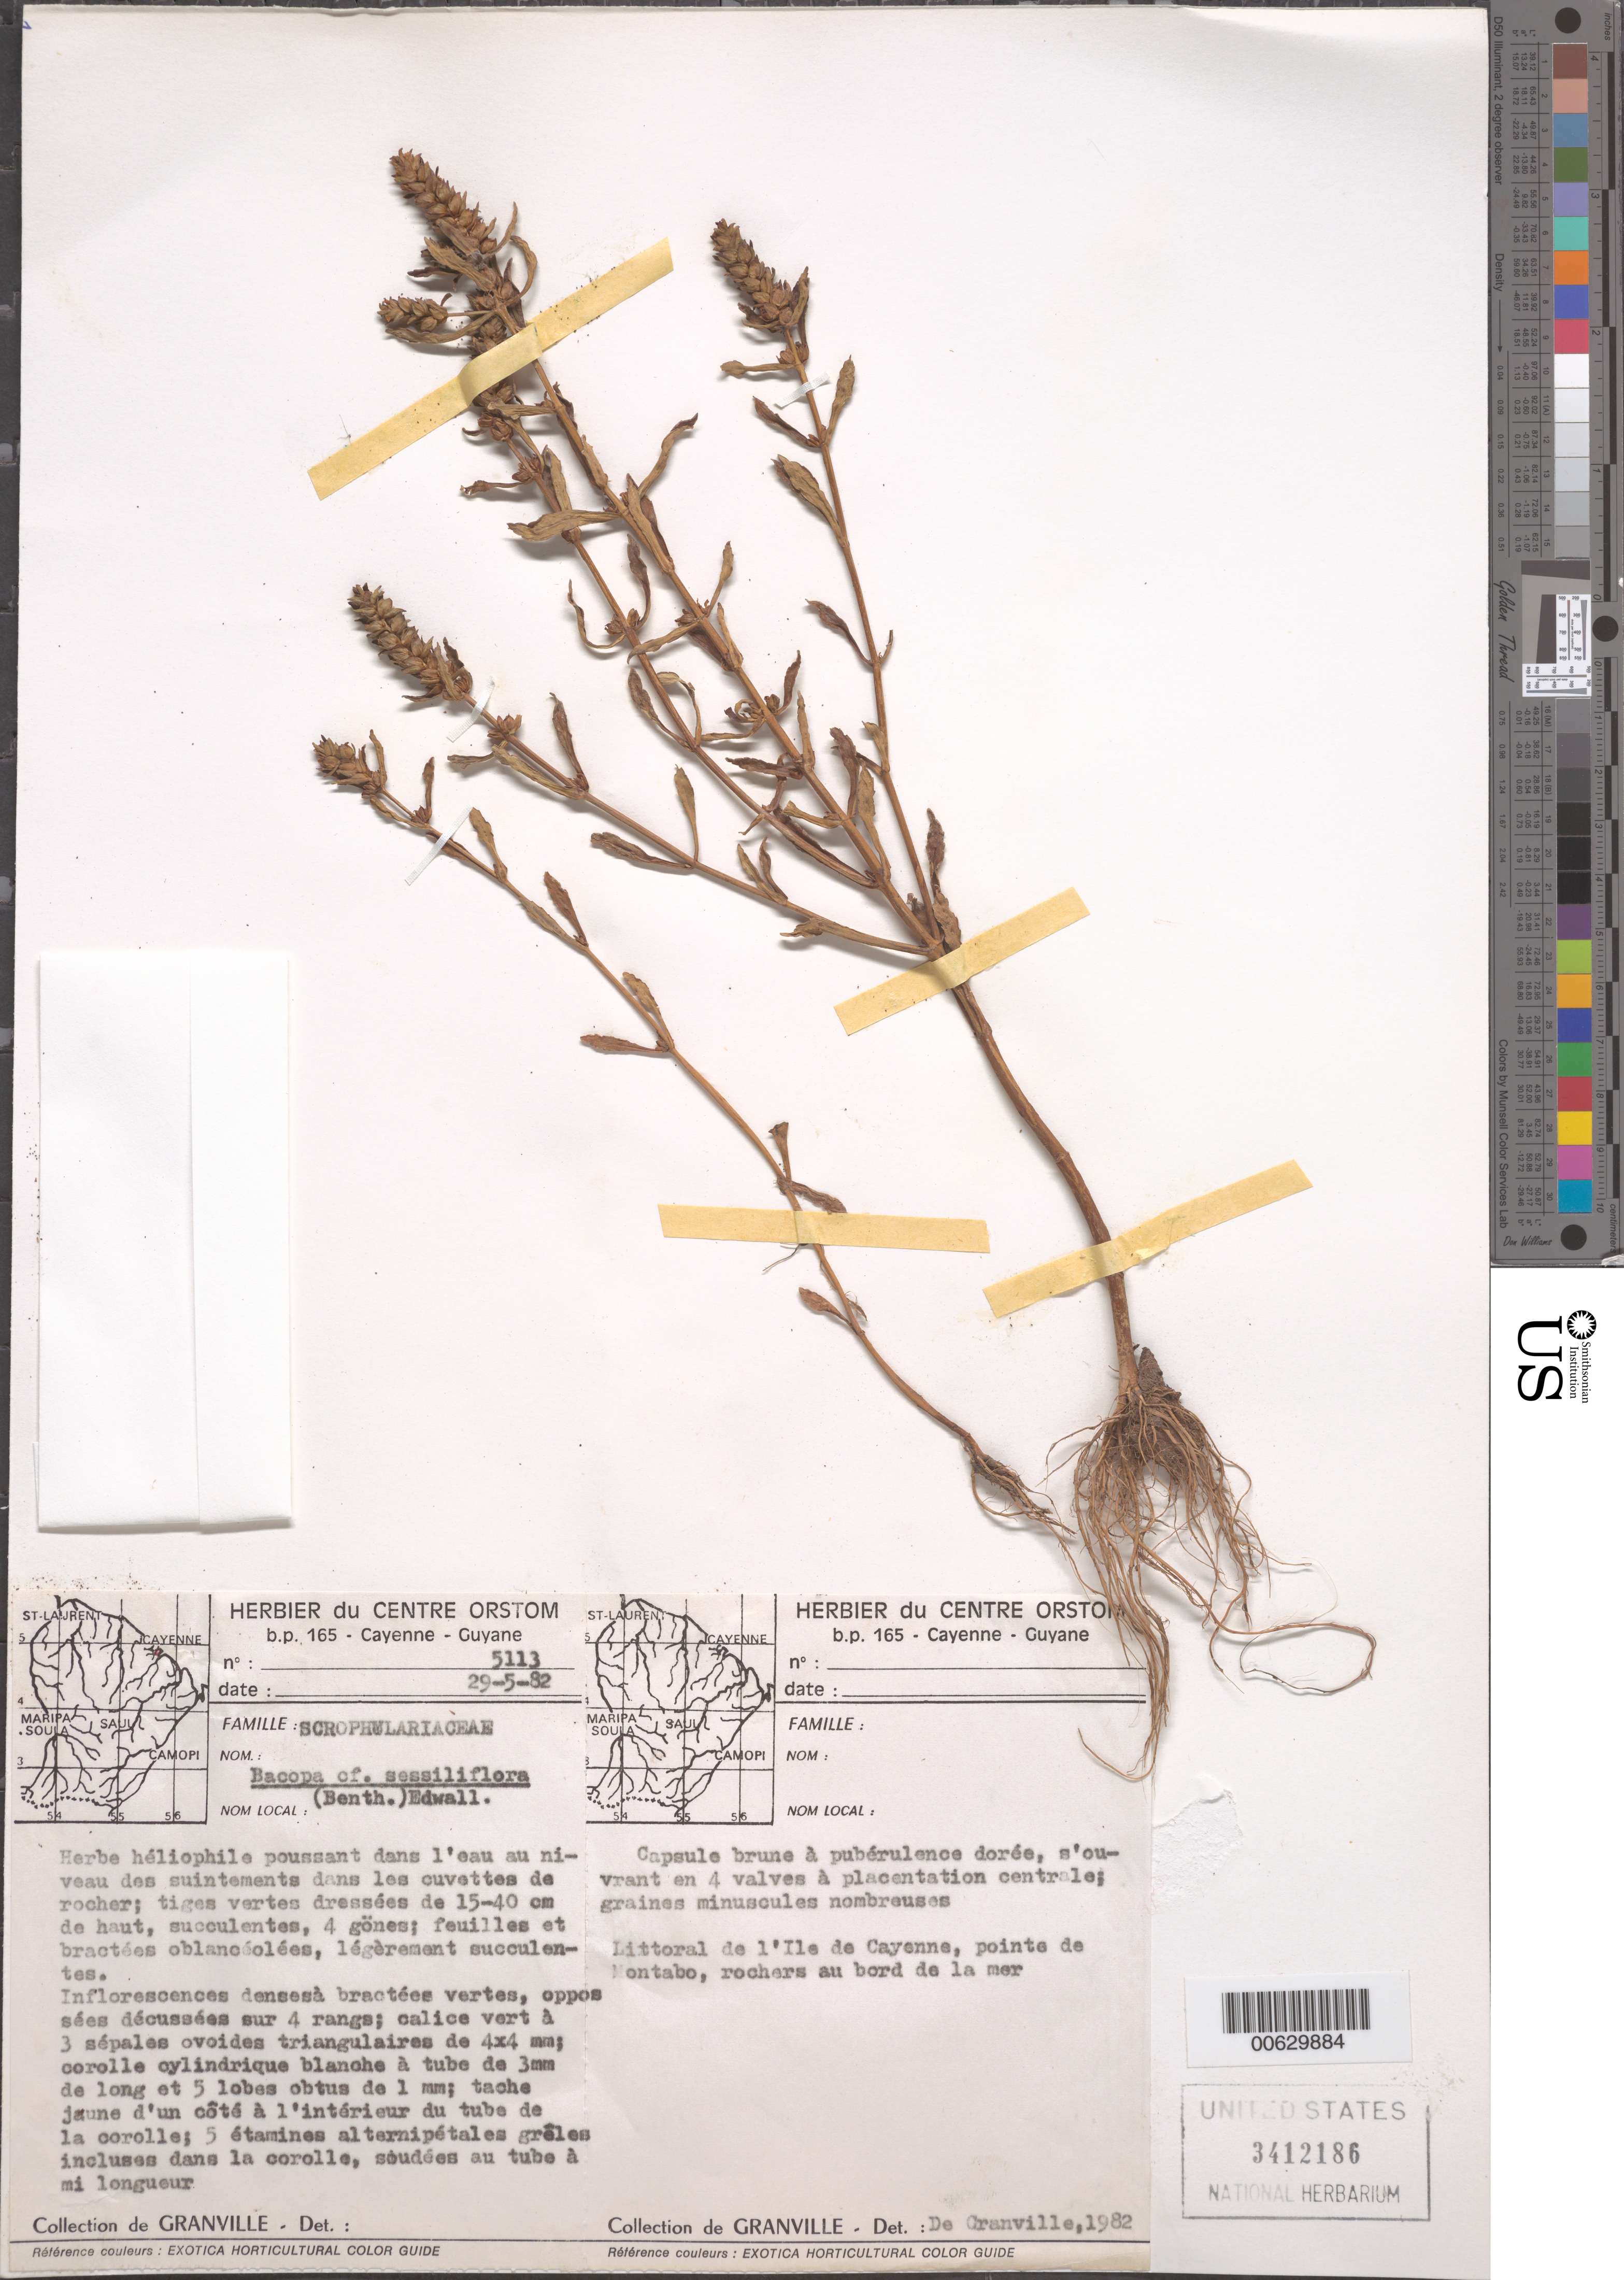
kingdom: Plantae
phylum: Tracheophyta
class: Magnoliopsida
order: Lamiales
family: Plantaginaceae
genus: Bacopa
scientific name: Bacopa sessiliflora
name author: (Benth.) Edwall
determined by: Granville, J. J. de, (CAY), Institut de Recherche pour le Developpement (IRD) (FRENCH GUIANA)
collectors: J.-J. de Granville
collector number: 5113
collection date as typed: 29-May-82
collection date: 1982-05-29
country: French Guiana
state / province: Cayenne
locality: Cayenne, littoral de l'Ile, point de Montabo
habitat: Rocks on seashore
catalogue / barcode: US 3412186